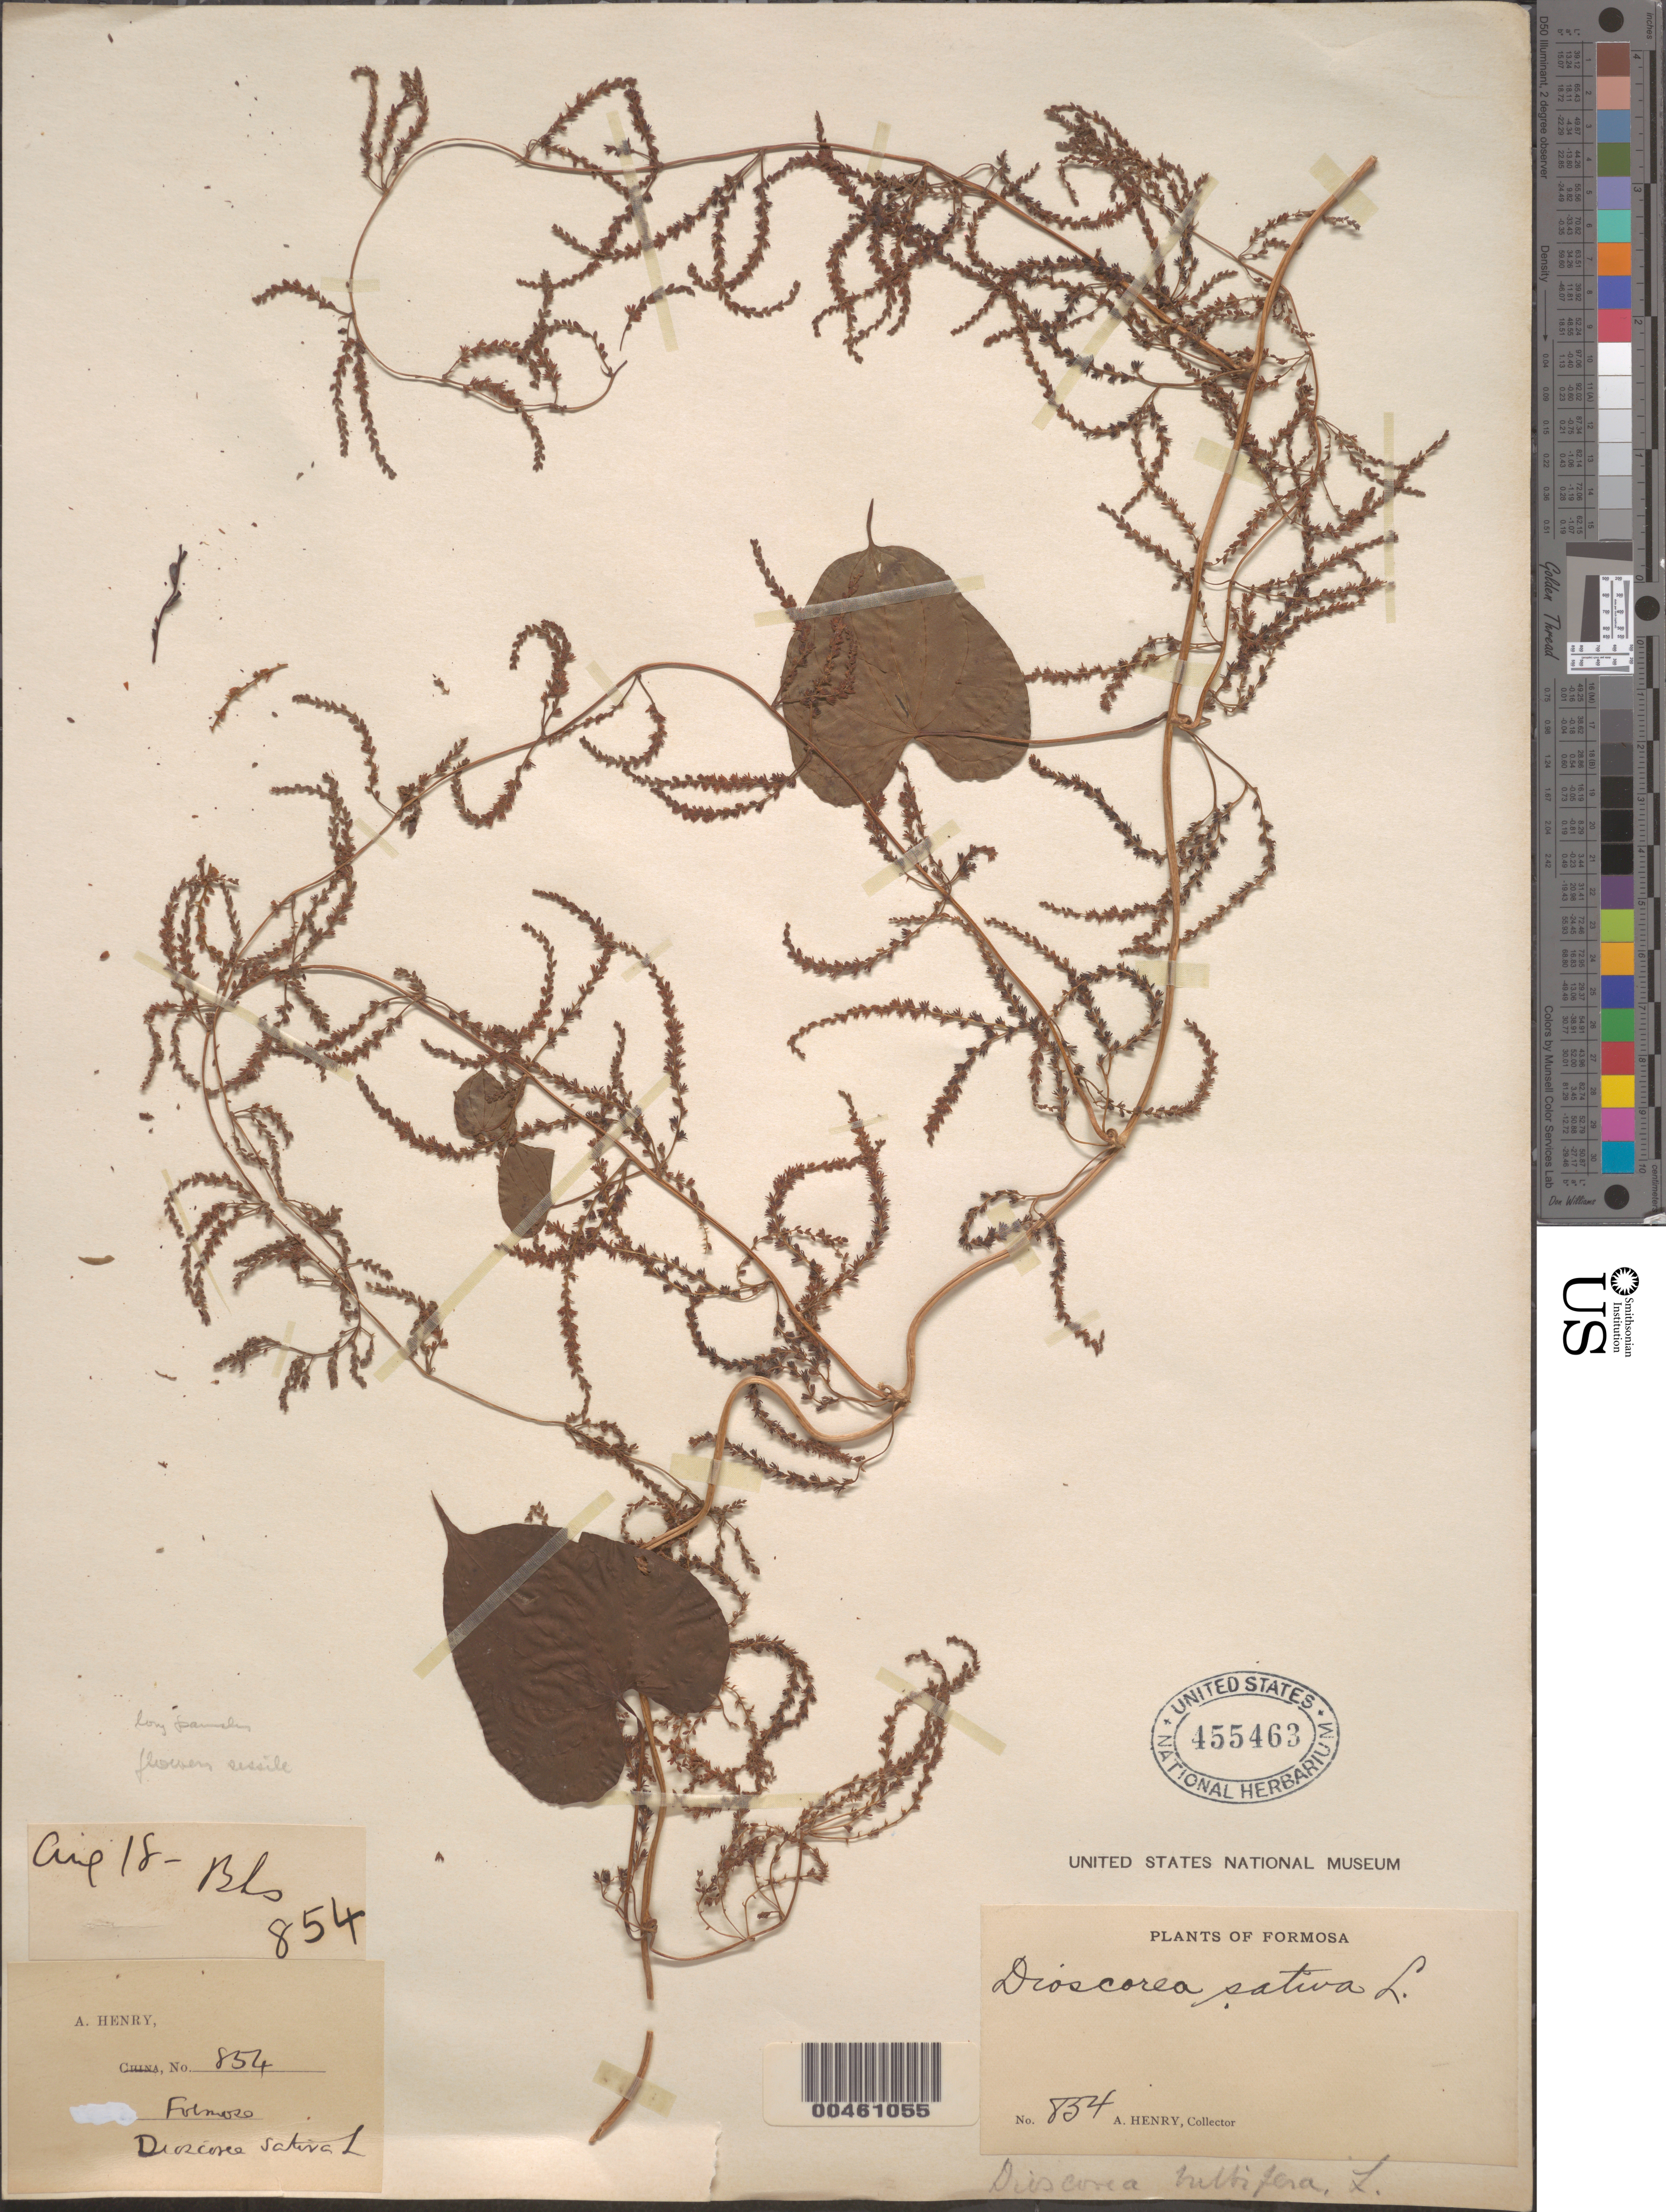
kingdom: Plantae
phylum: Tracheophyta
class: Liliopsida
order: Dioscoreales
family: Dioscoreaceae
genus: Dioscorea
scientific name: Dioscorea bulbifera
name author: L.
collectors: A. Henry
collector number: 854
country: Taiwan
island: Taiwan [Formosa]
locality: Bks [Bankenseng]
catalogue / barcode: US 455463